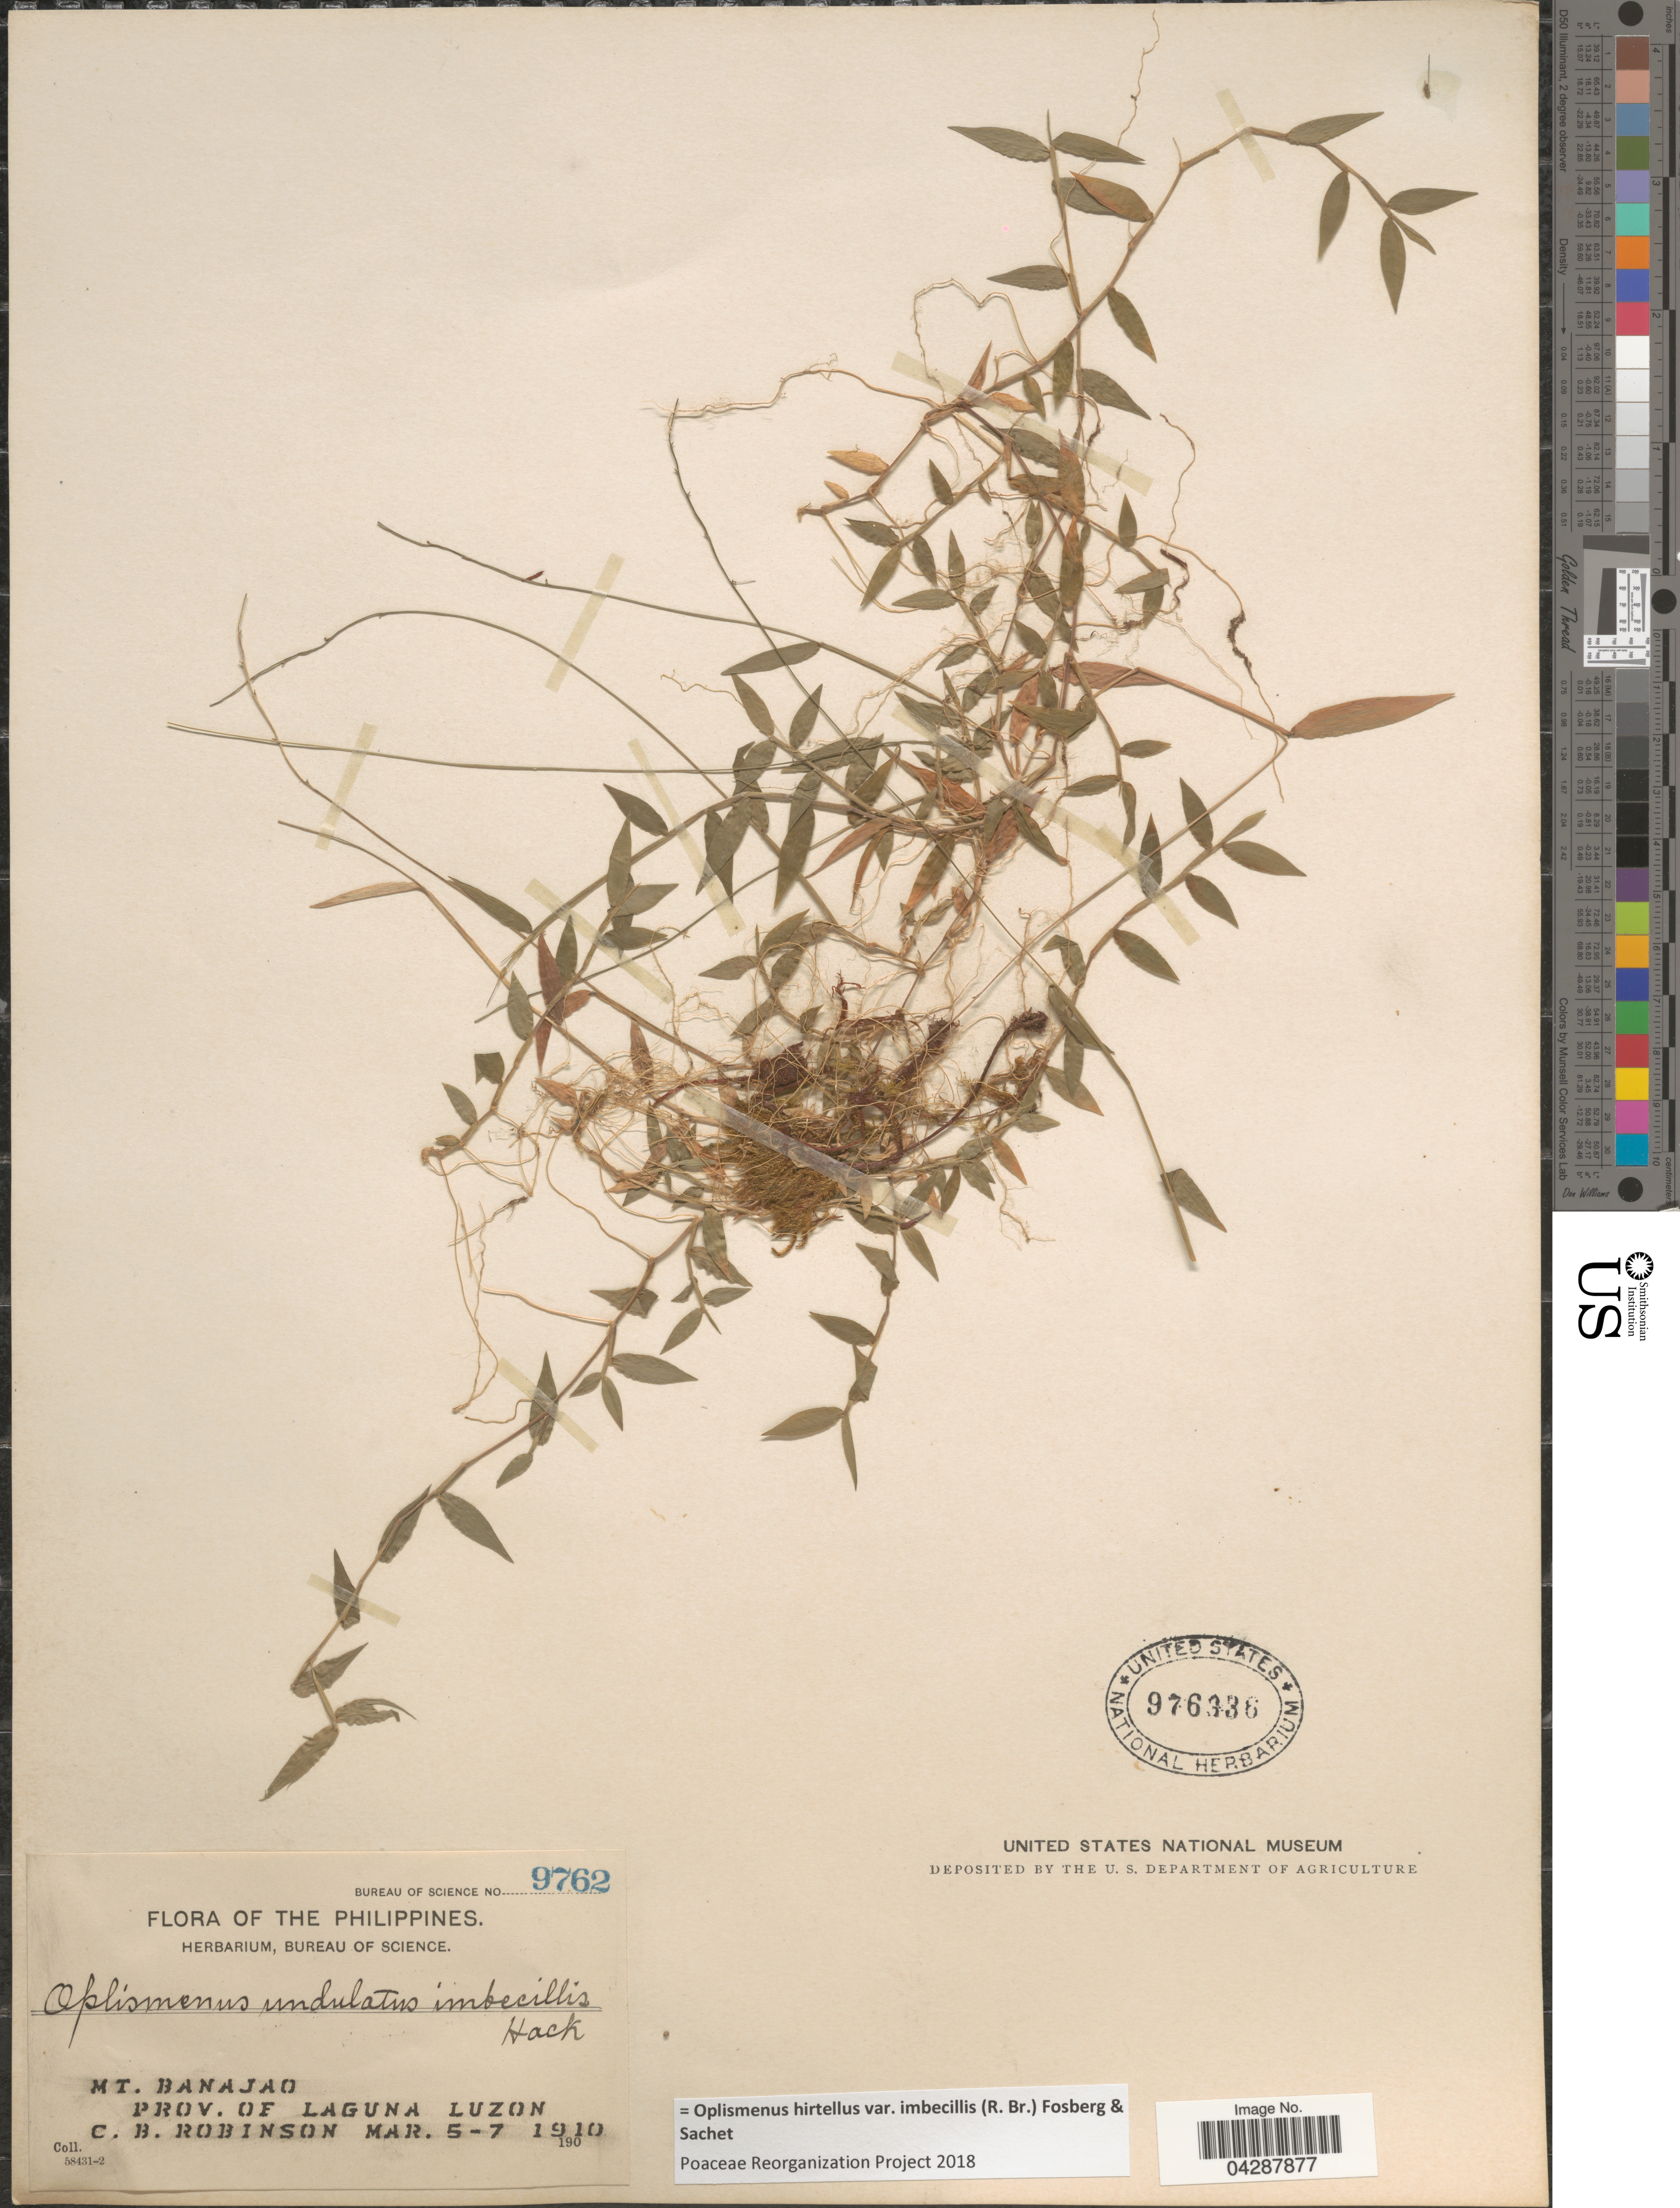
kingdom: Plantae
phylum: Tracheophyta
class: Liliopsida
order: Poales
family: Poaceae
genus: Oplismenus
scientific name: Oplismenus hirtellus var. imbecillis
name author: (R. Br.) Fosberg & Sachet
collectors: C. Robinson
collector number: Bureau of Science 9762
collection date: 1910-03-05/1910-03-07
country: Philippines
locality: Mt. Banajao. Prov. of Laguna Luzon.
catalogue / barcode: US 976336